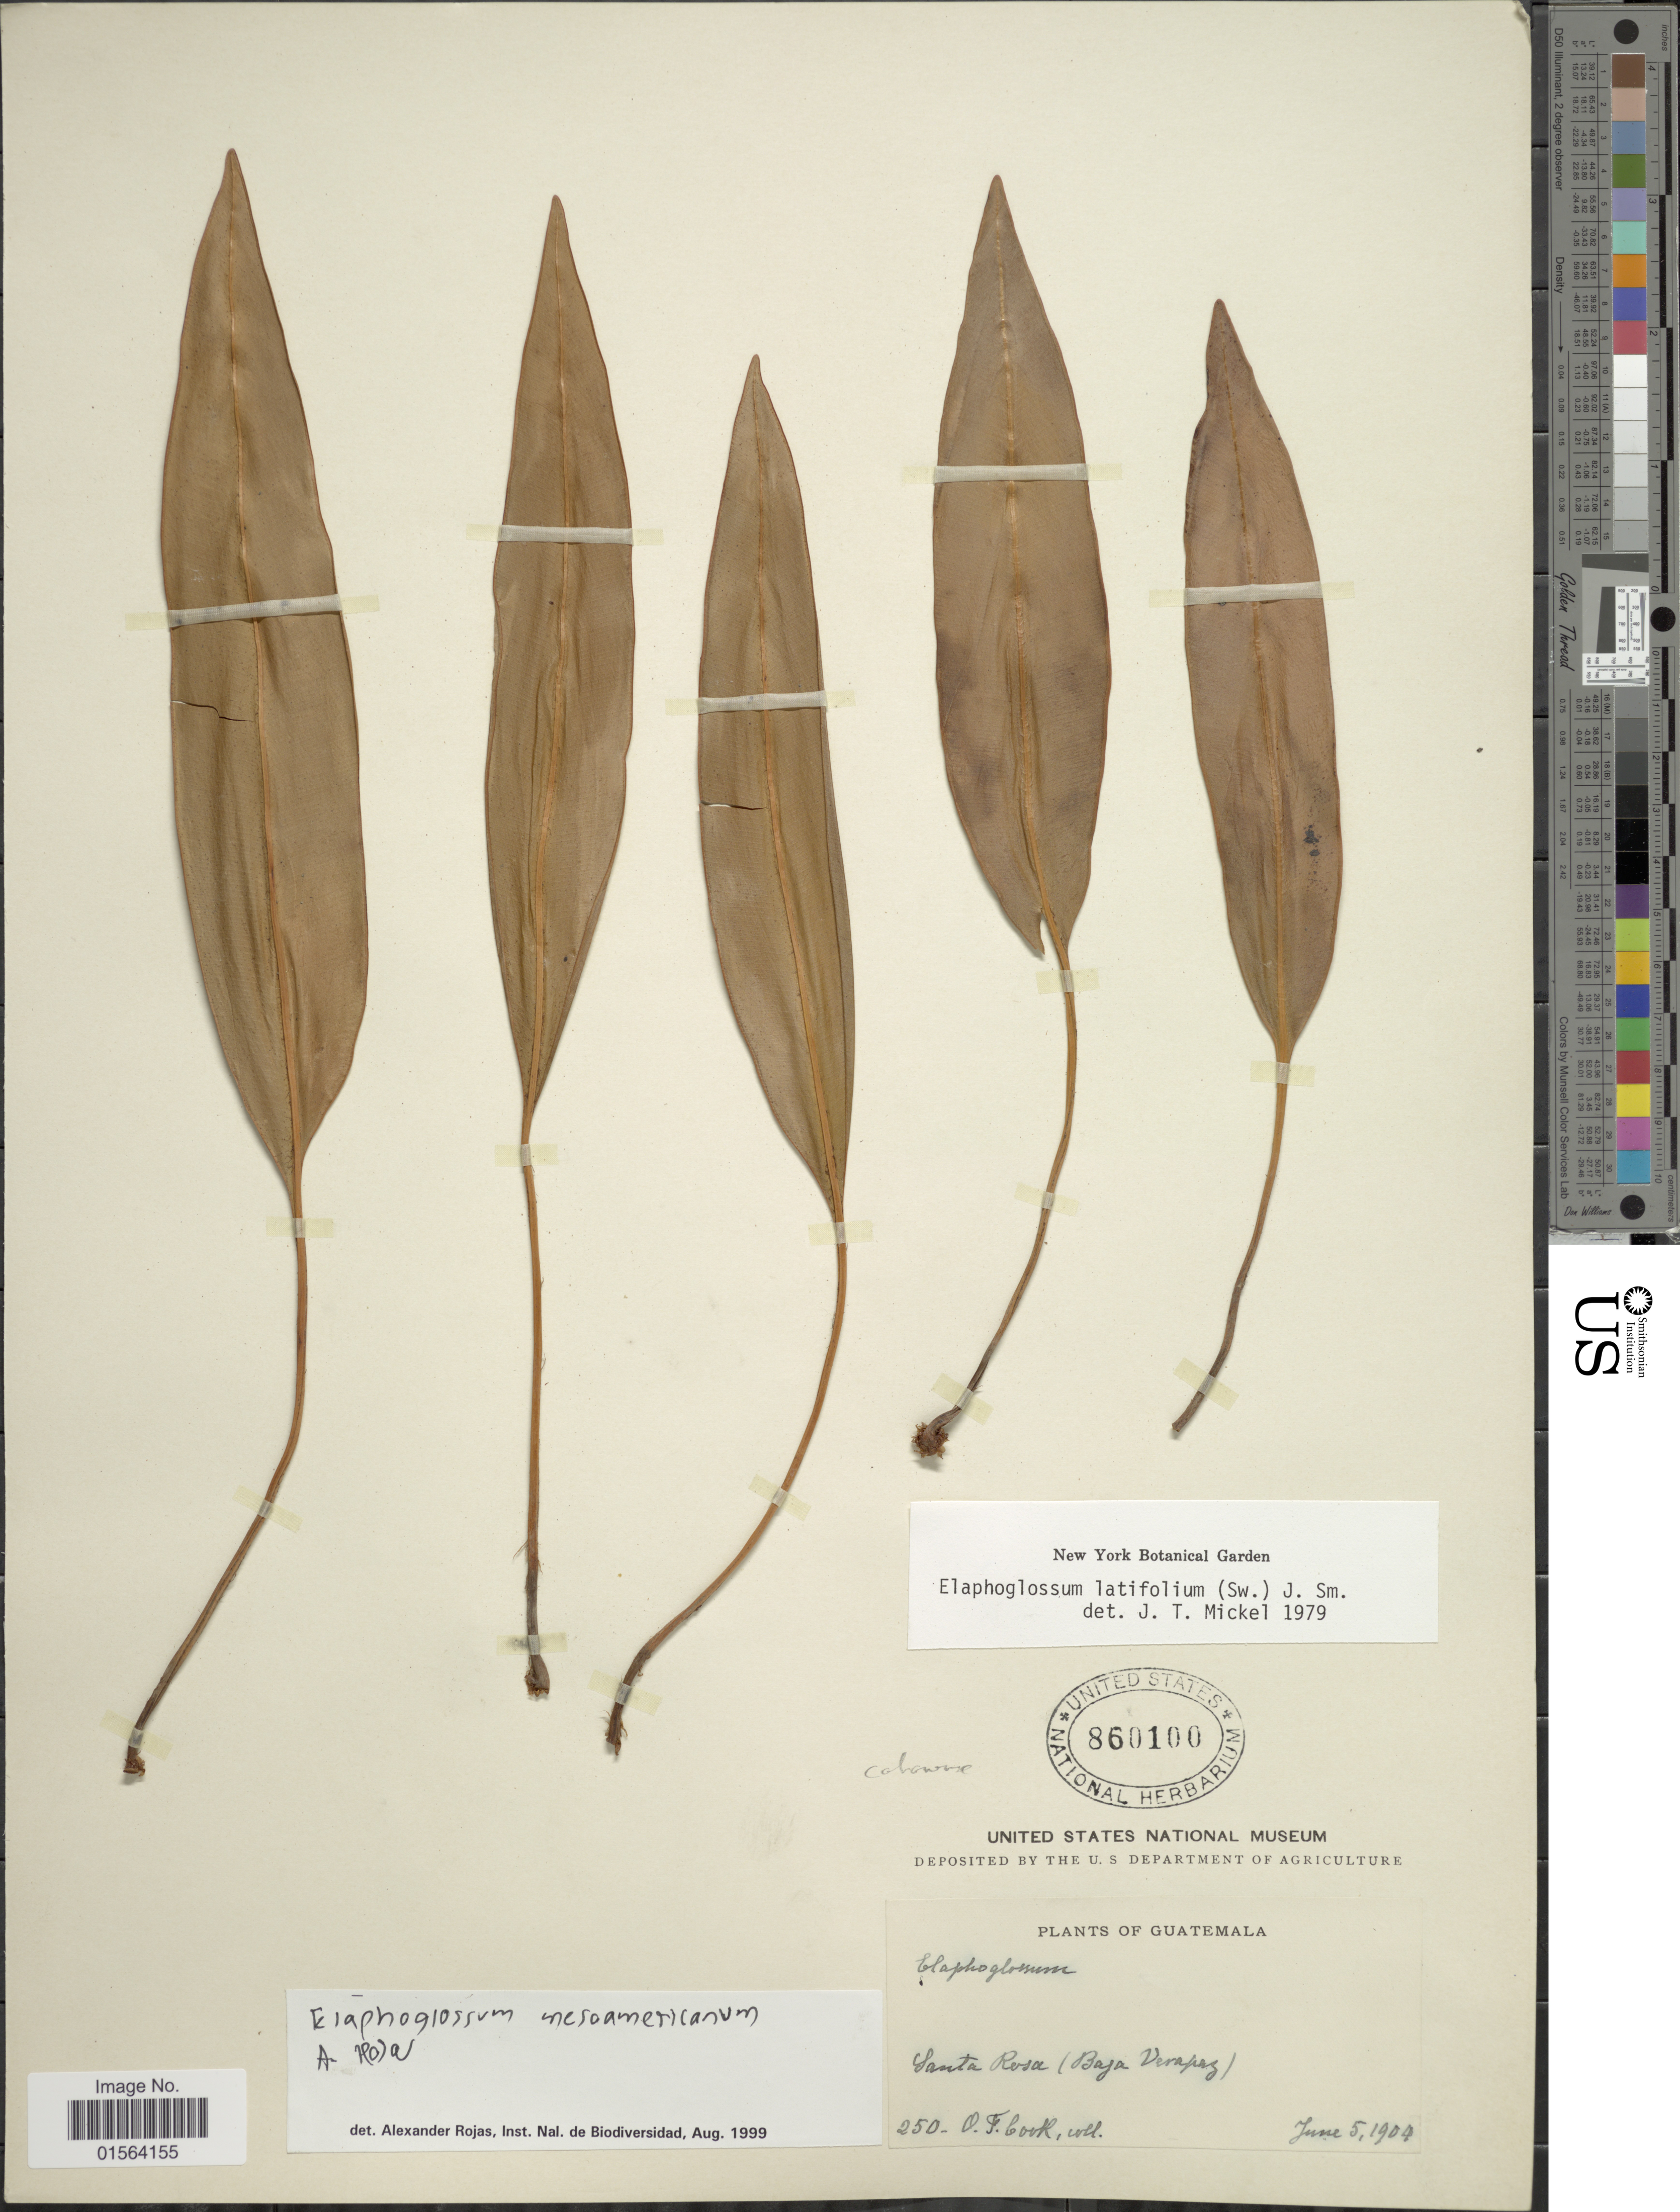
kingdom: Plantae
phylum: Tracheophyta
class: Polypodiopsida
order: Polypodiales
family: Dryopteridaceae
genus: Elaphoglossum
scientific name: Elaphoglossum latifolium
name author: (Sw.) J. Sm.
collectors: O. F. Cook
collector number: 250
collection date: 1904-06-05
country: Guatemala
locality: Santa Rosa (Baja Verapaz)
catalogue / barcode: US 860100